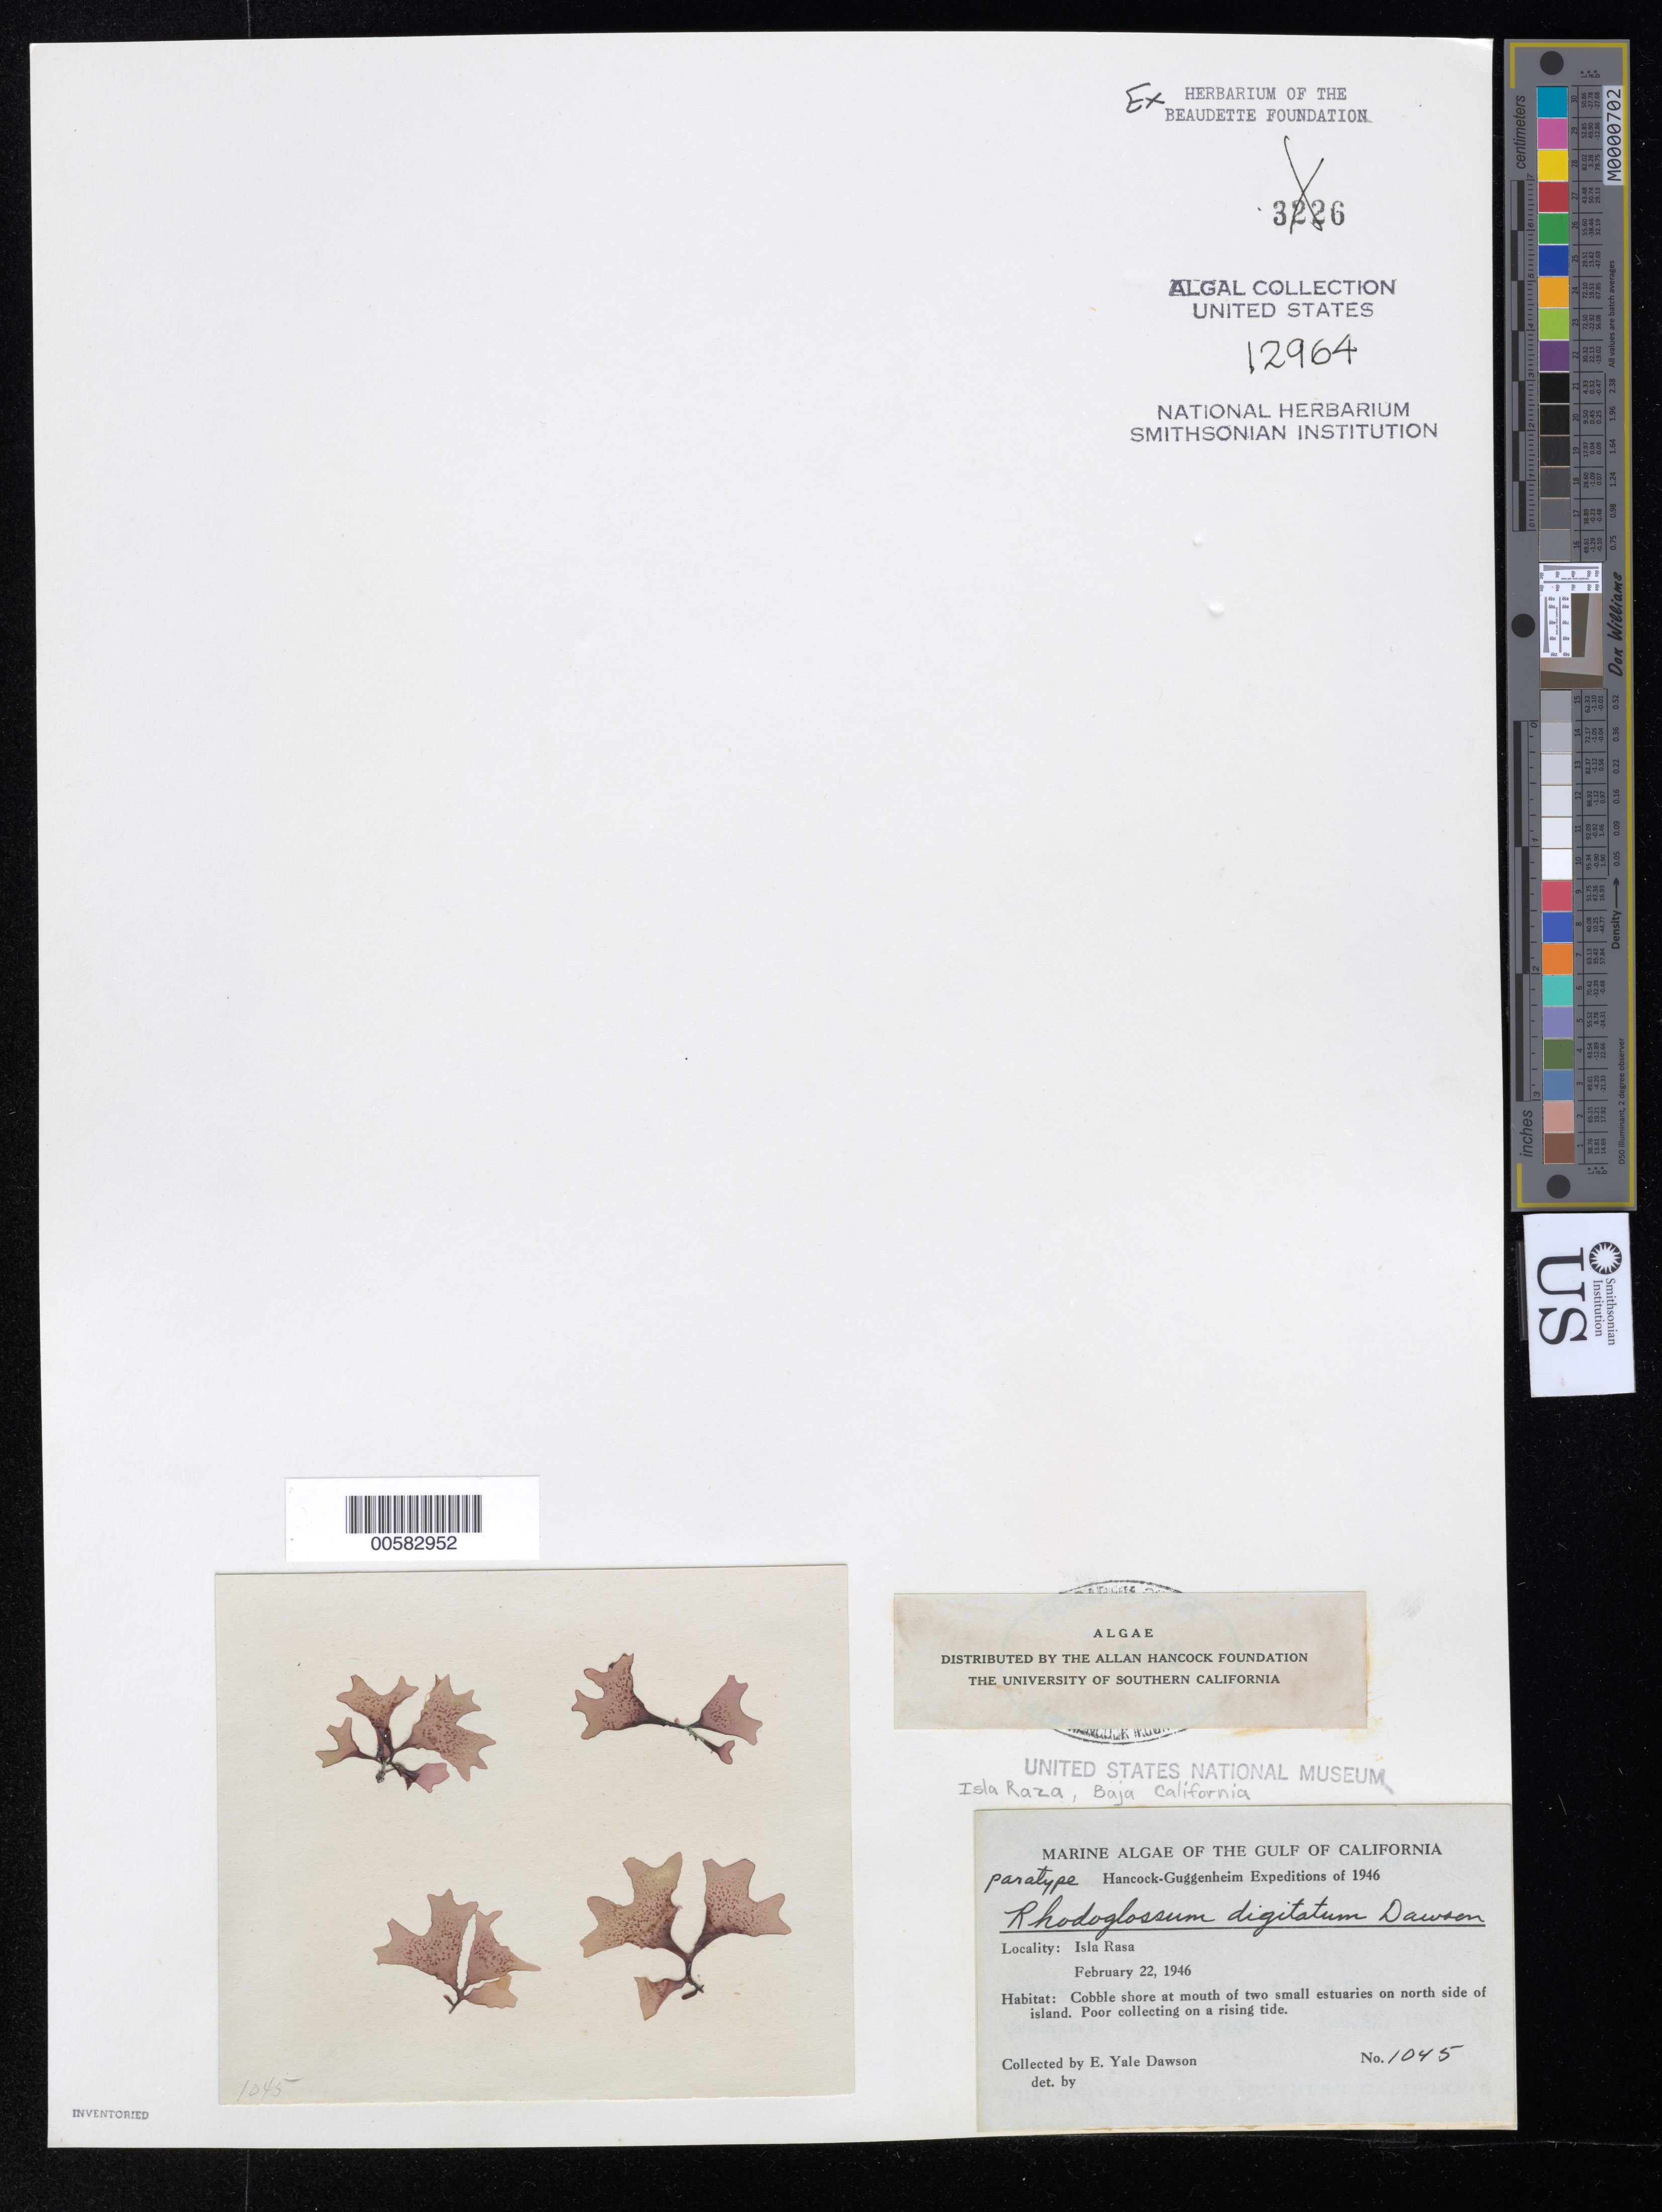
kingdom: Plantae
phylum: Rhodophyta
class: Florideophyceae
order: Gigartinales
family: Gigartinaceae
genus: Mazzaella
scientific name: Mazzaella digitata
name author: (E.Y. Dawson) J.N. Norris & Fredericq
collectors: E. Y. Dawson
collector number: EYD 1045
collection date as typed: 22 Feb 1946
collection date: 1946-02-22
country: Mexico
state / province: Baja California Norte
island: Isla Raza (Isla Rasa)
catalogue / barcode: US 12964